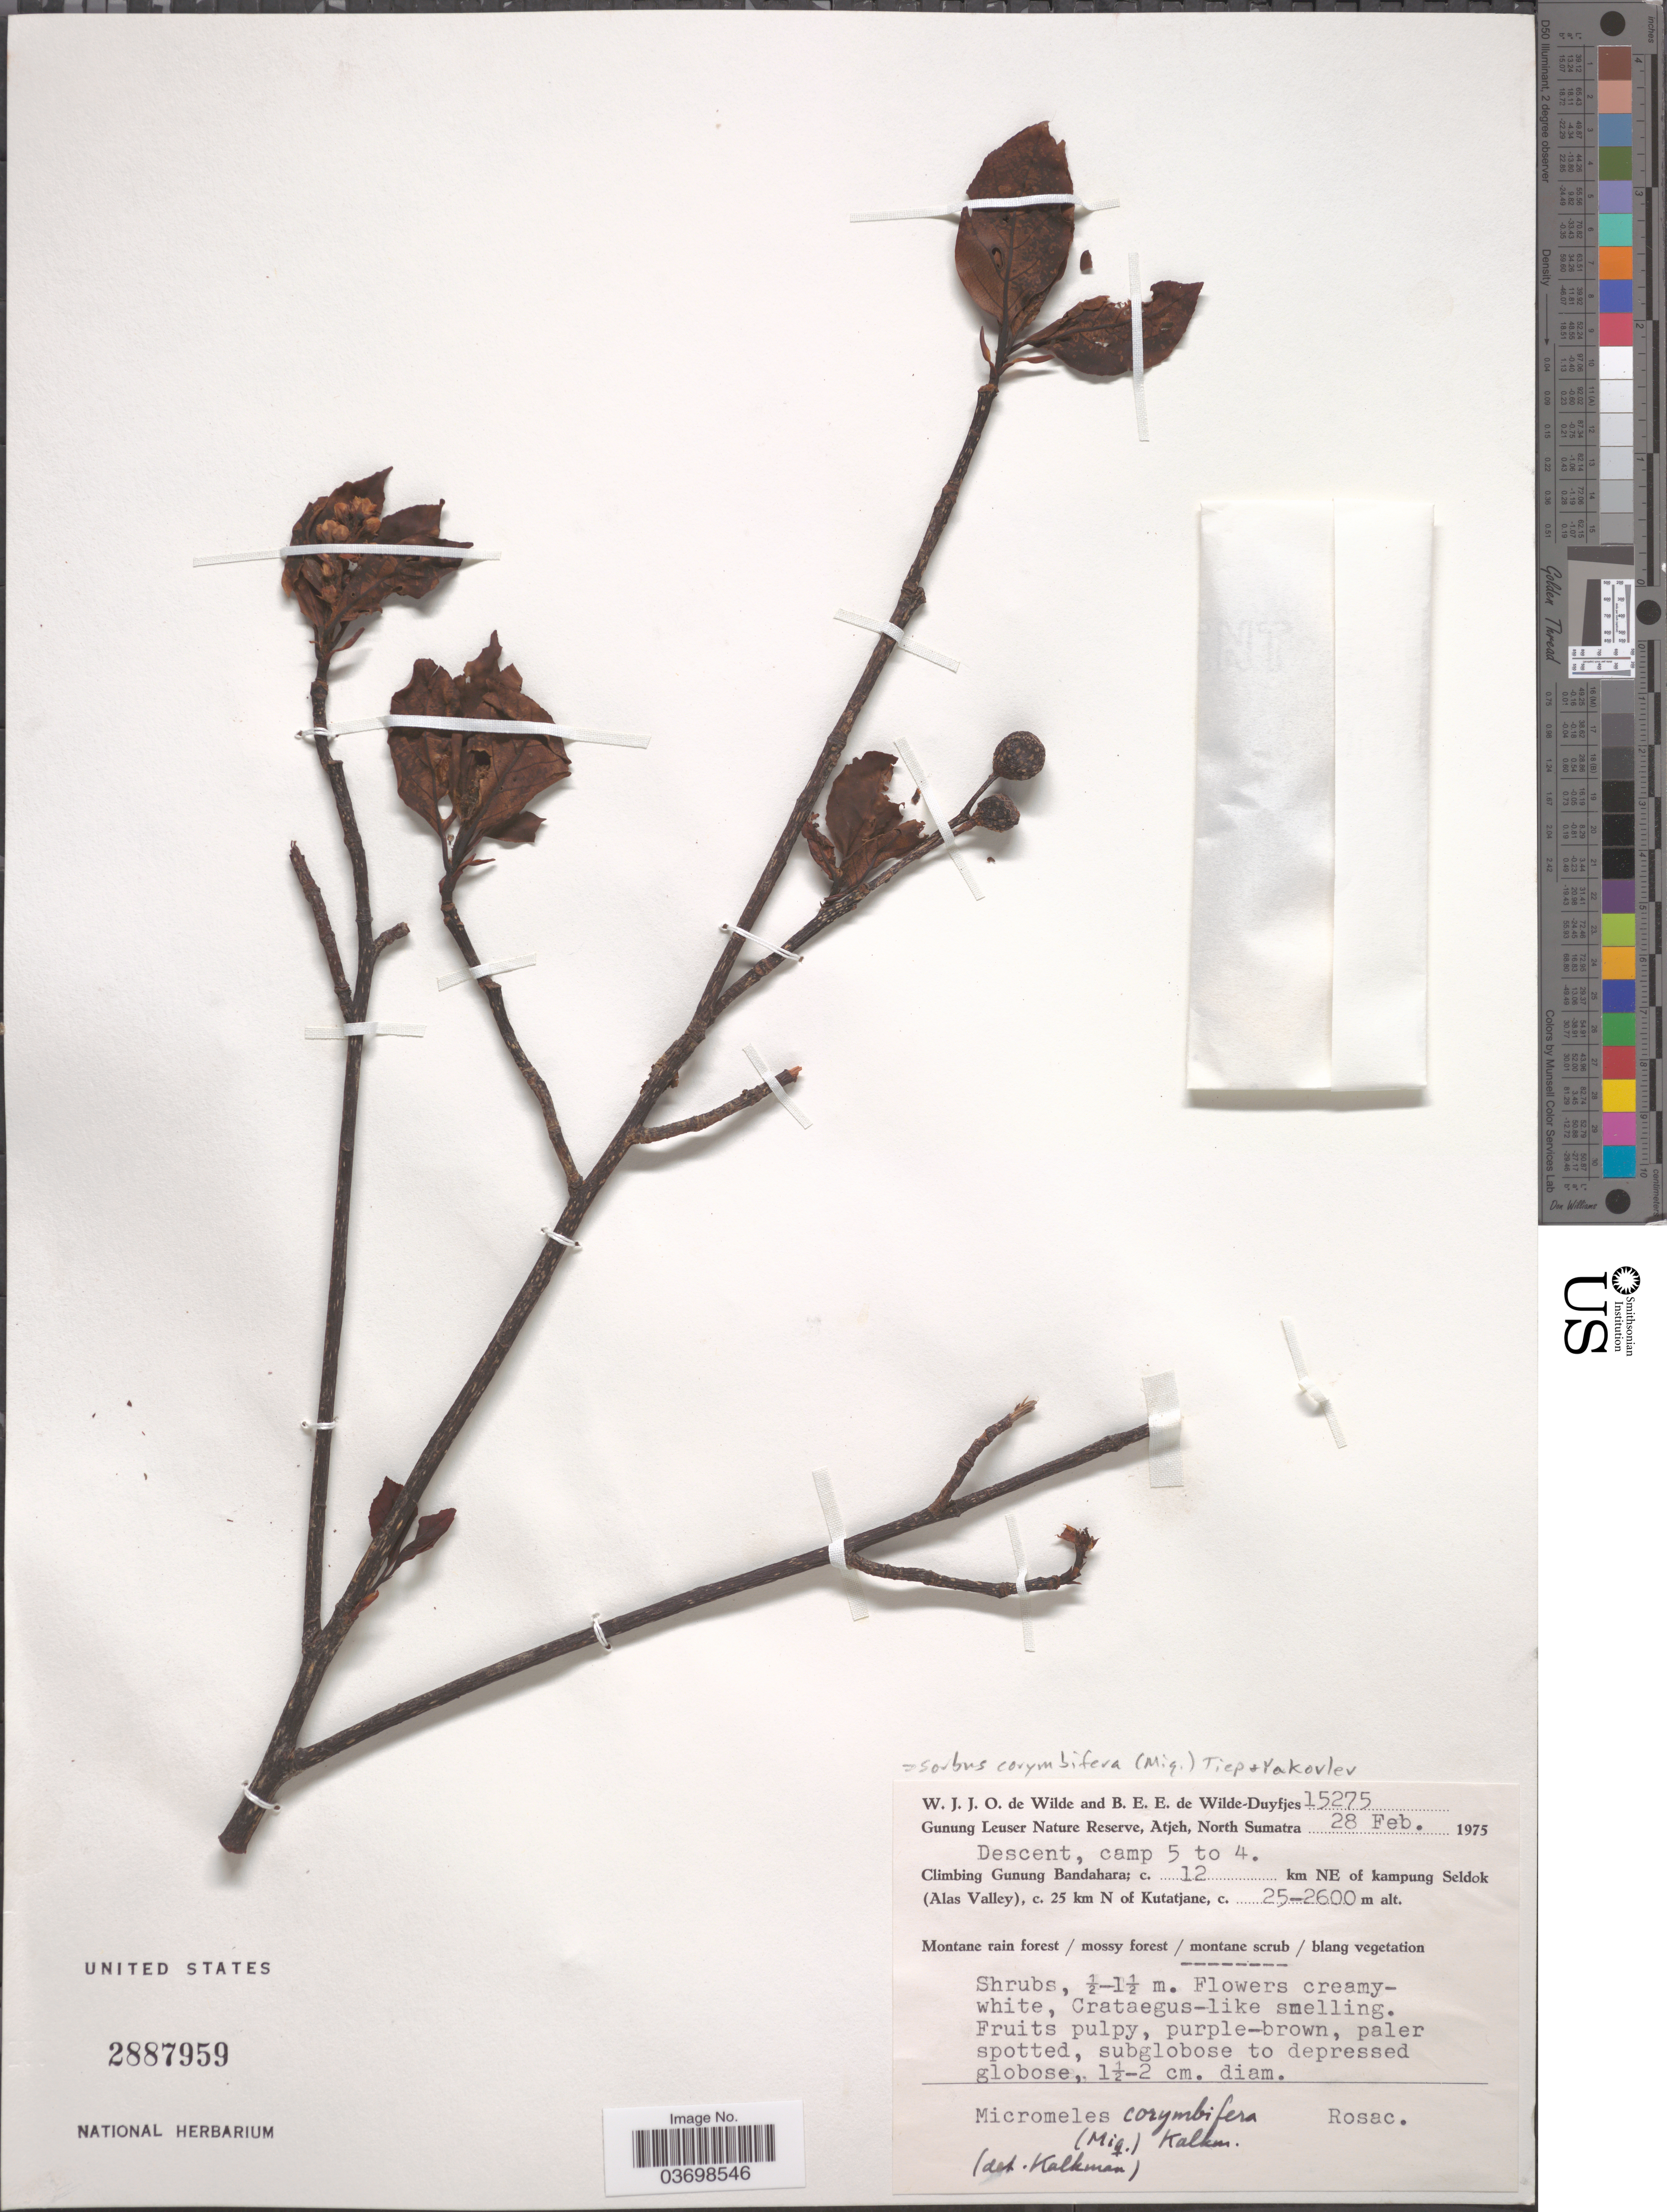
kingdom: Plantae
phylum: Tracheophyta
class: Magnoliopsida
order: Rosales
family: Rosaceae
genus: Sorbus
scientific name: Sorbus corymbifera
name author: (Miq.) T.H. Nguyên & Yakovlev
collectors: W. J. de Wilde & B. E. de Wilde-Duyfjes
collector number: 15275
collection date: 1975-02-28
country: Indonesia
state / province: Sumatra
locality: Gunung Leuser Nature Reserve, Atjeh, North Sumatra. Descent, camp 5 to 4. Climbing Gunung Bandahara; c. 12 km NE of kampung Seldok (Alas Valley), c. 25 km N of Kutatjane.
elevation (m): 2500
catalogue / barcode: US 2887959